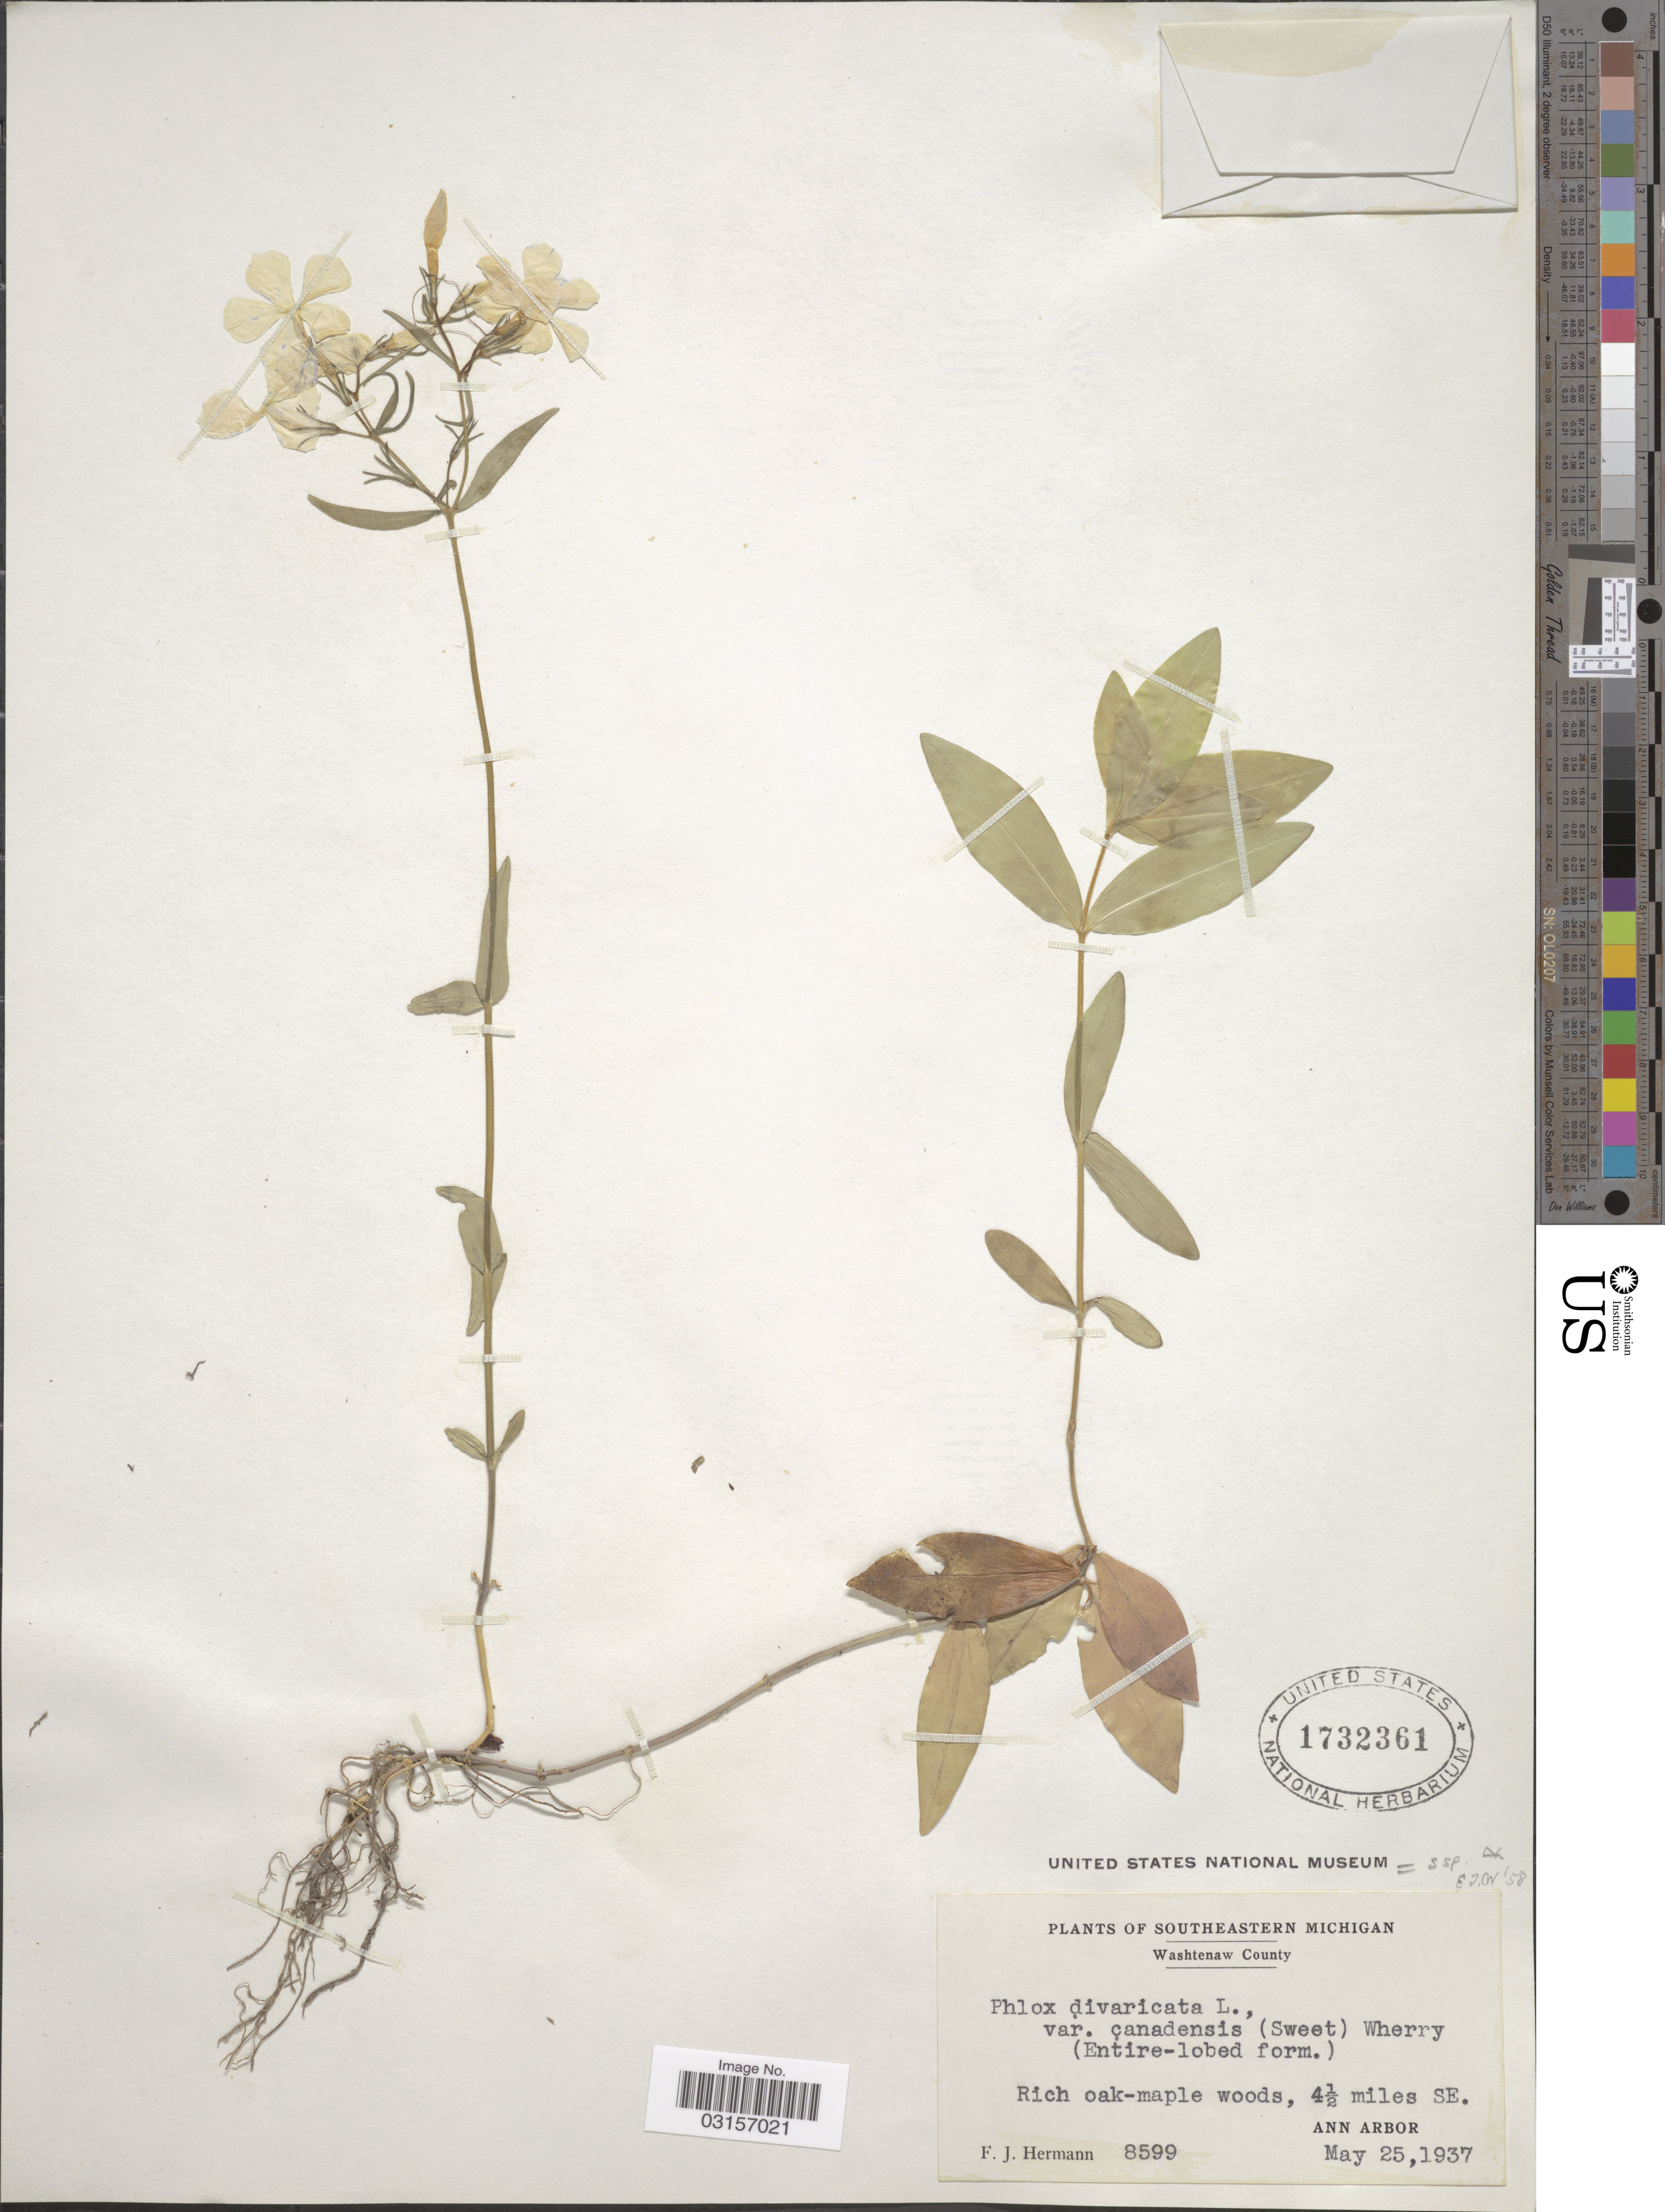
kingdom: Plantae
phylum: Tracheophyta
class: Magnoliopsida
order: Ericales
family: Polemoniaceae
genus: Phlox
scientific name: Phlox divaricata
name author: L.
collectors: F. J. Hermann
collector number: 8599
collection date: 1937-05-25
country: United States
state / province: Michigan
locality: Southeastern Michigan, Washtenaw County, 4½ miles SE., Ann Arbor.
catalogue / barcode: US 1732361